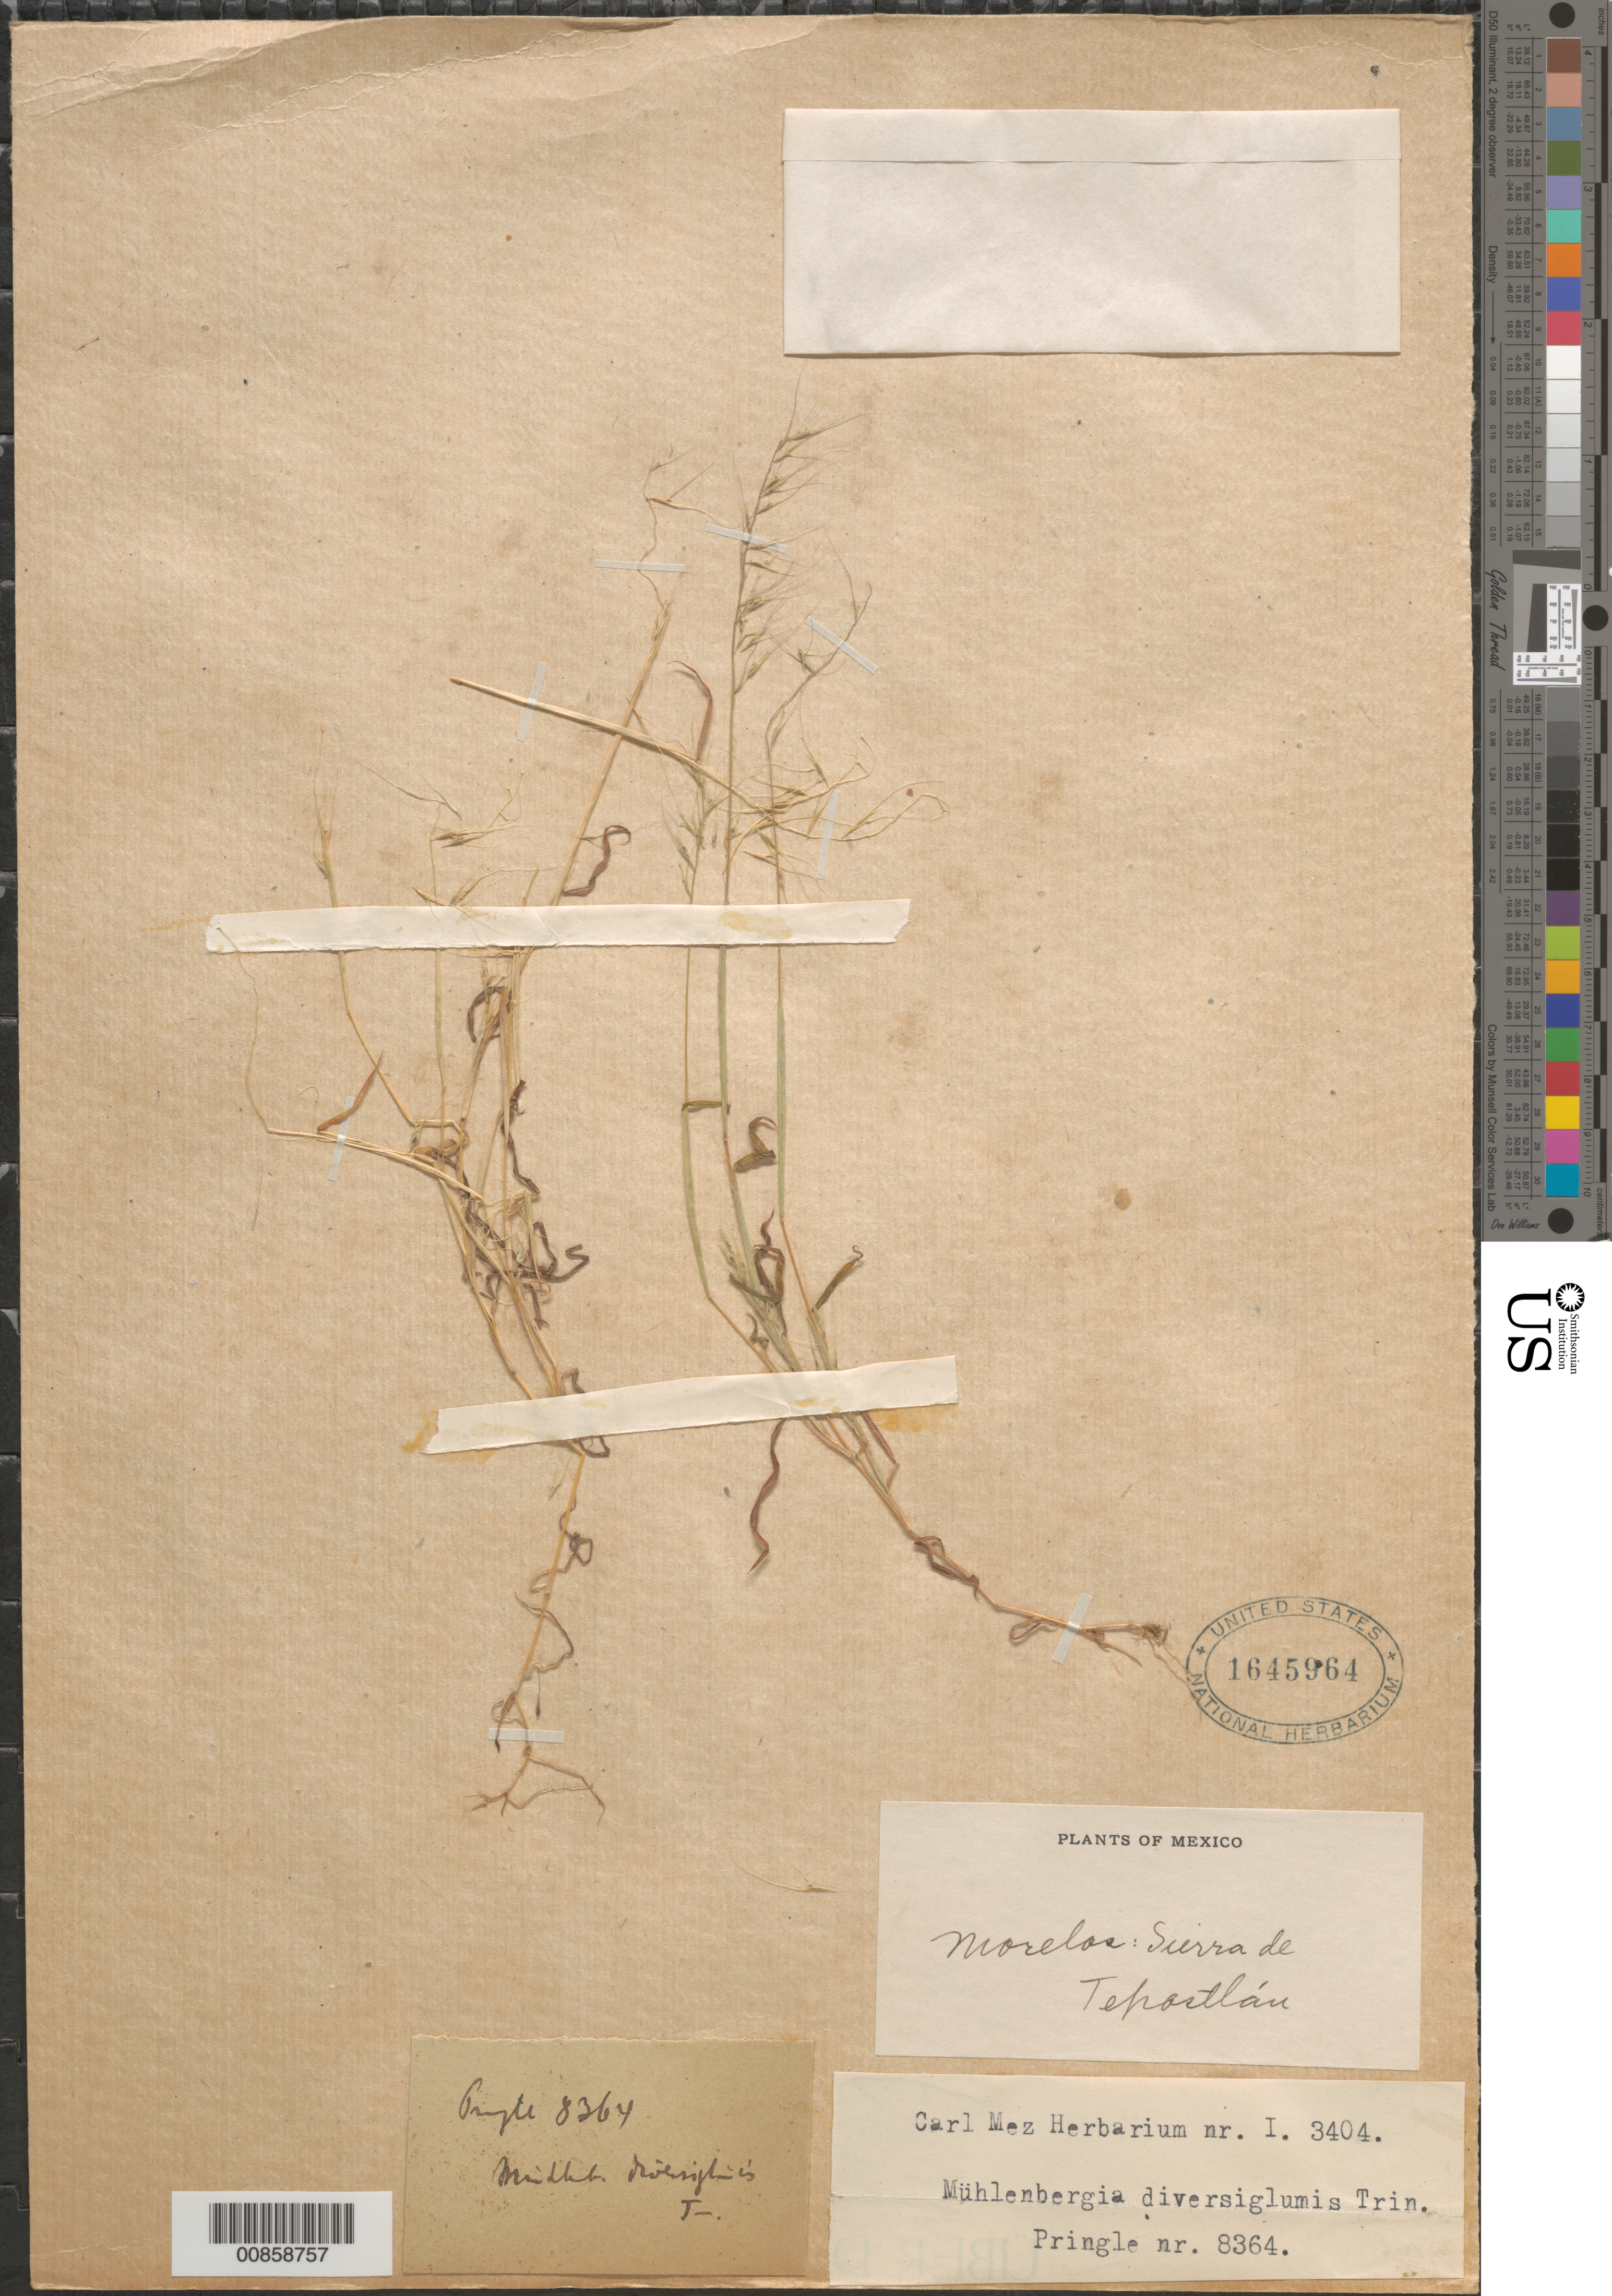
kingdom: Plantae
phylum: Tracheophyta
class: Liliopsida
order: Poales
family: Poaceae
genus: Muhlenbergia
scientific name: Muhlenbergia diversiglumis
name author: Trin.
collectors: -- Pringle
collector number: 8364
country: Mexico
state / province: Morelos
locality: Sierra de Tepoztlán.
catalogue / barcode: US 1645964